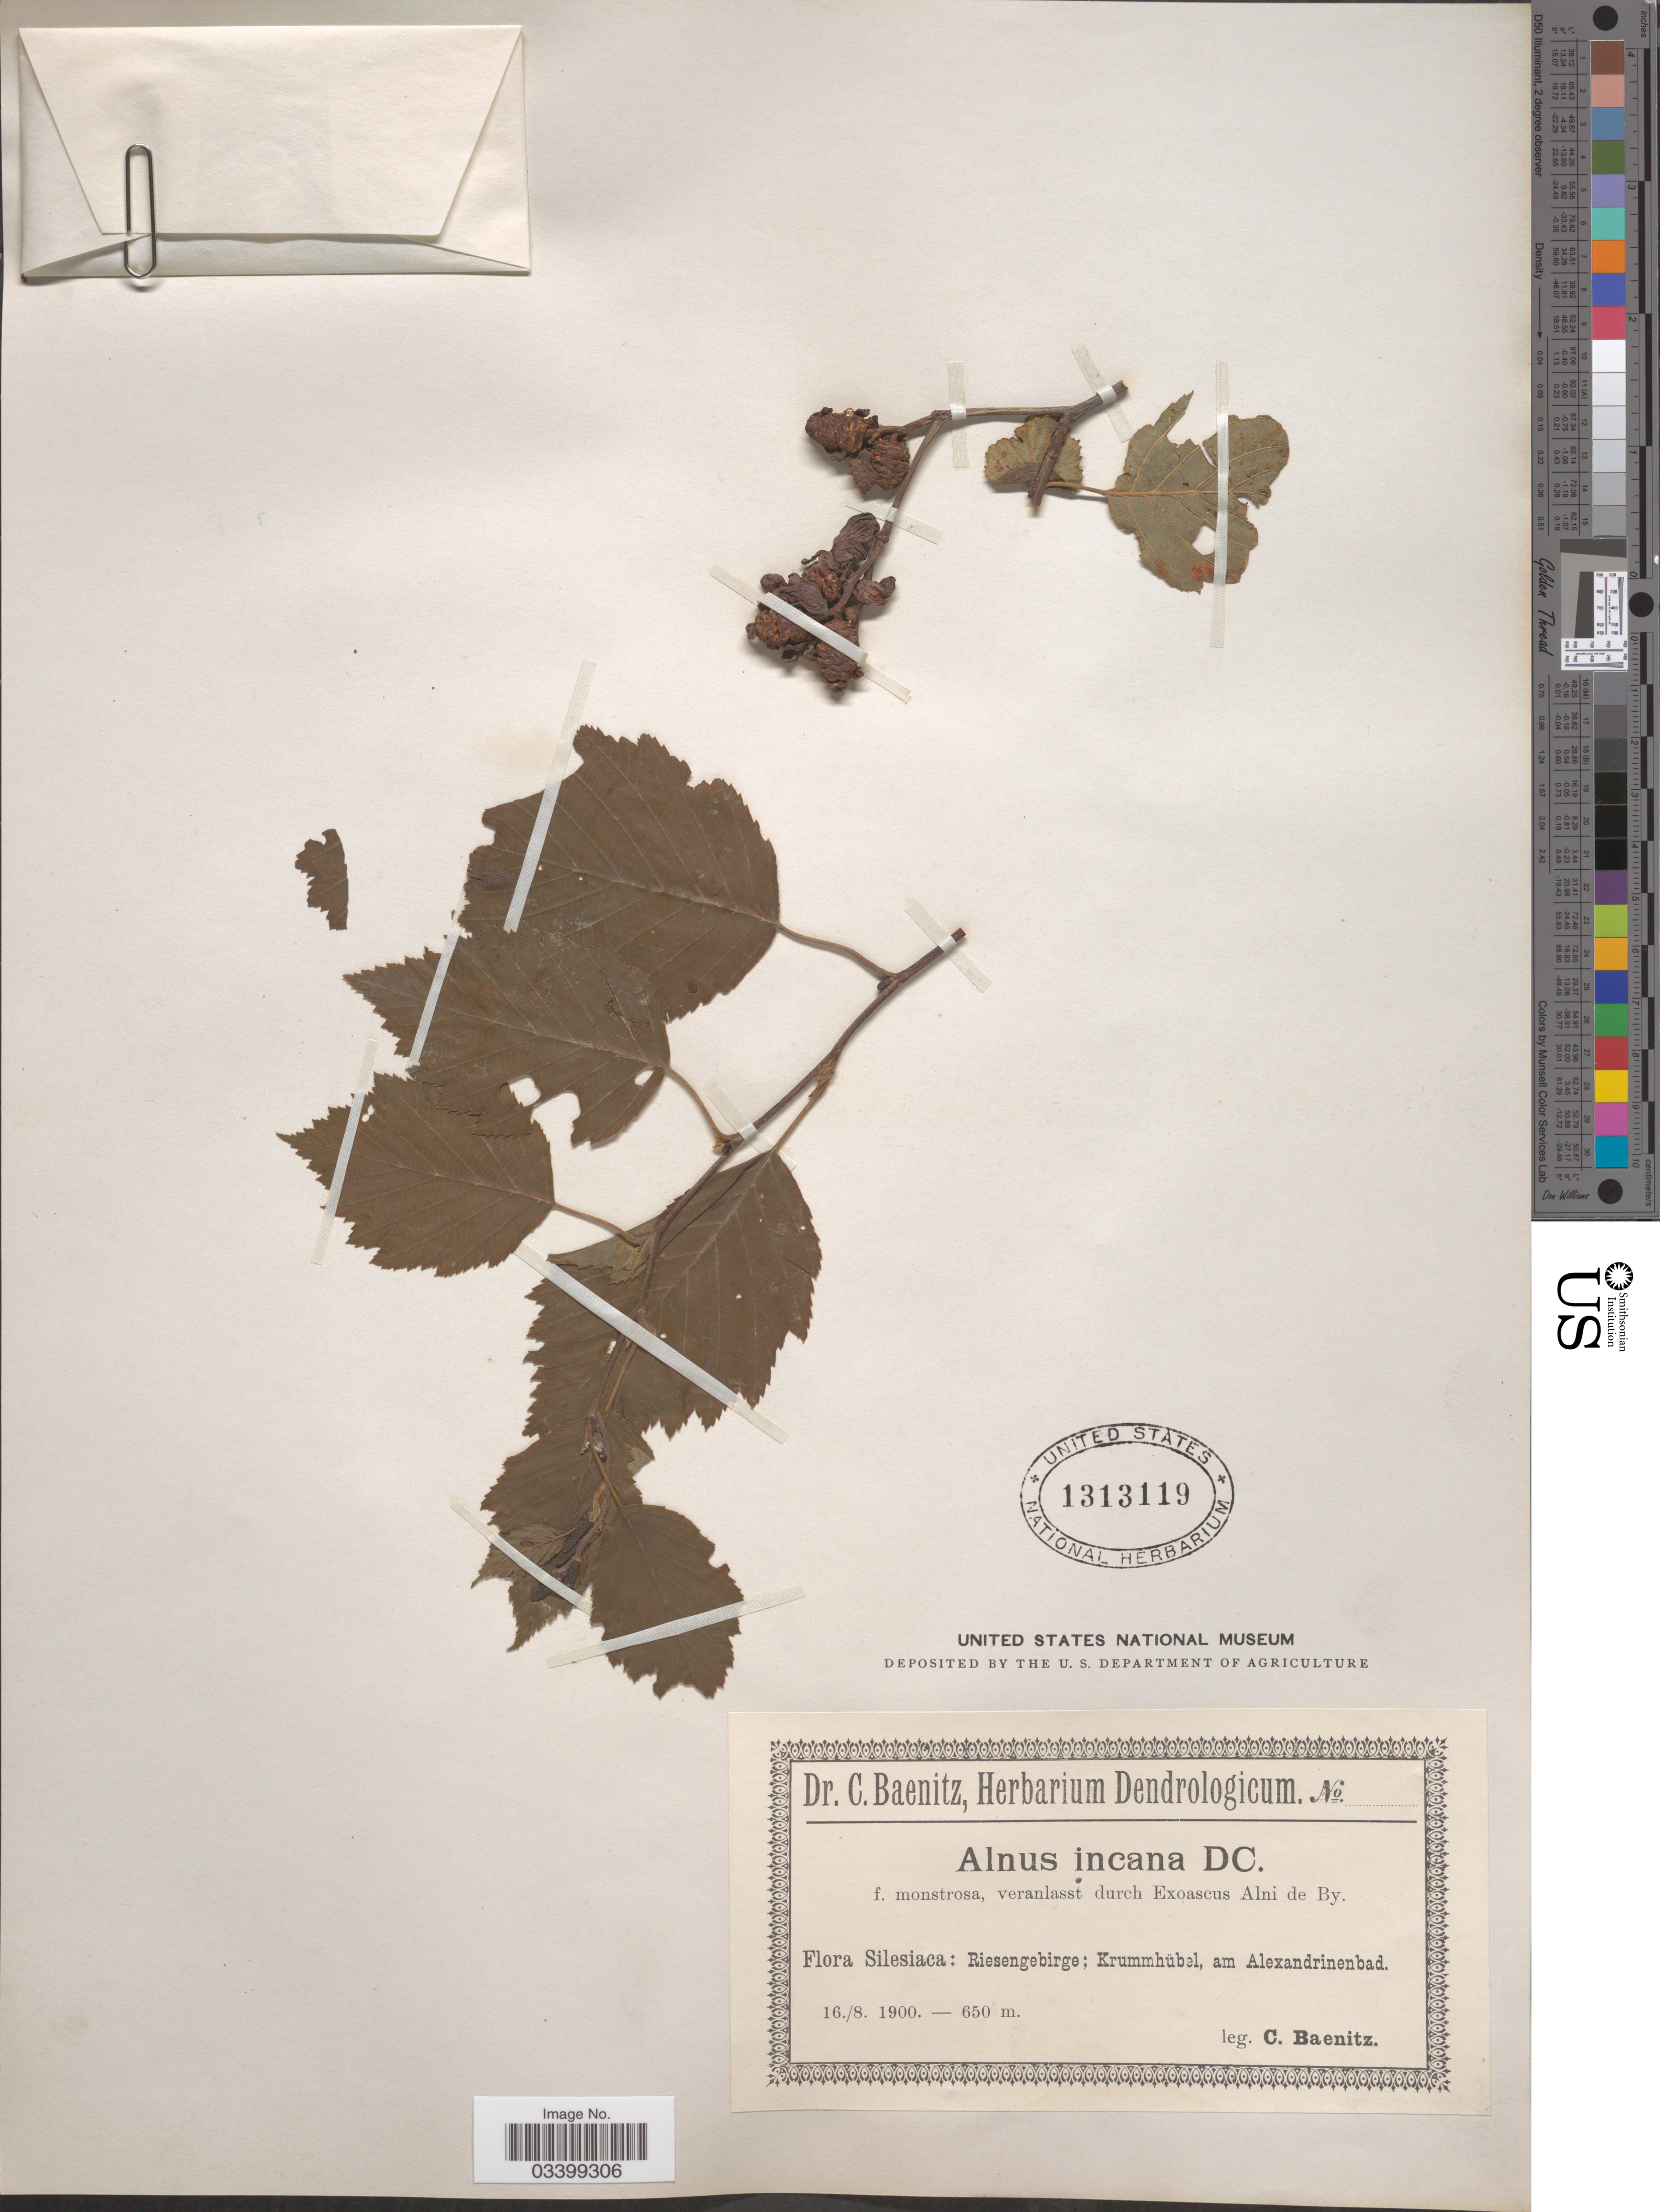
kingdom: Plantae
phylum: Tracheophyta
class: Magnoliopsida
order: Fagales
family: Betulaceae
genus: Alnus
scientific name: Alnus incana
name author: (L.) Moench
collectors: C. G. Baenitz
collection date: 1900-08-16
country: Poland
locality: Silesiaca: Riesengebirge; Krummhübel, am Alexandrinenbad.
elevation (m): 650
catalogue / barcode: US 1313119